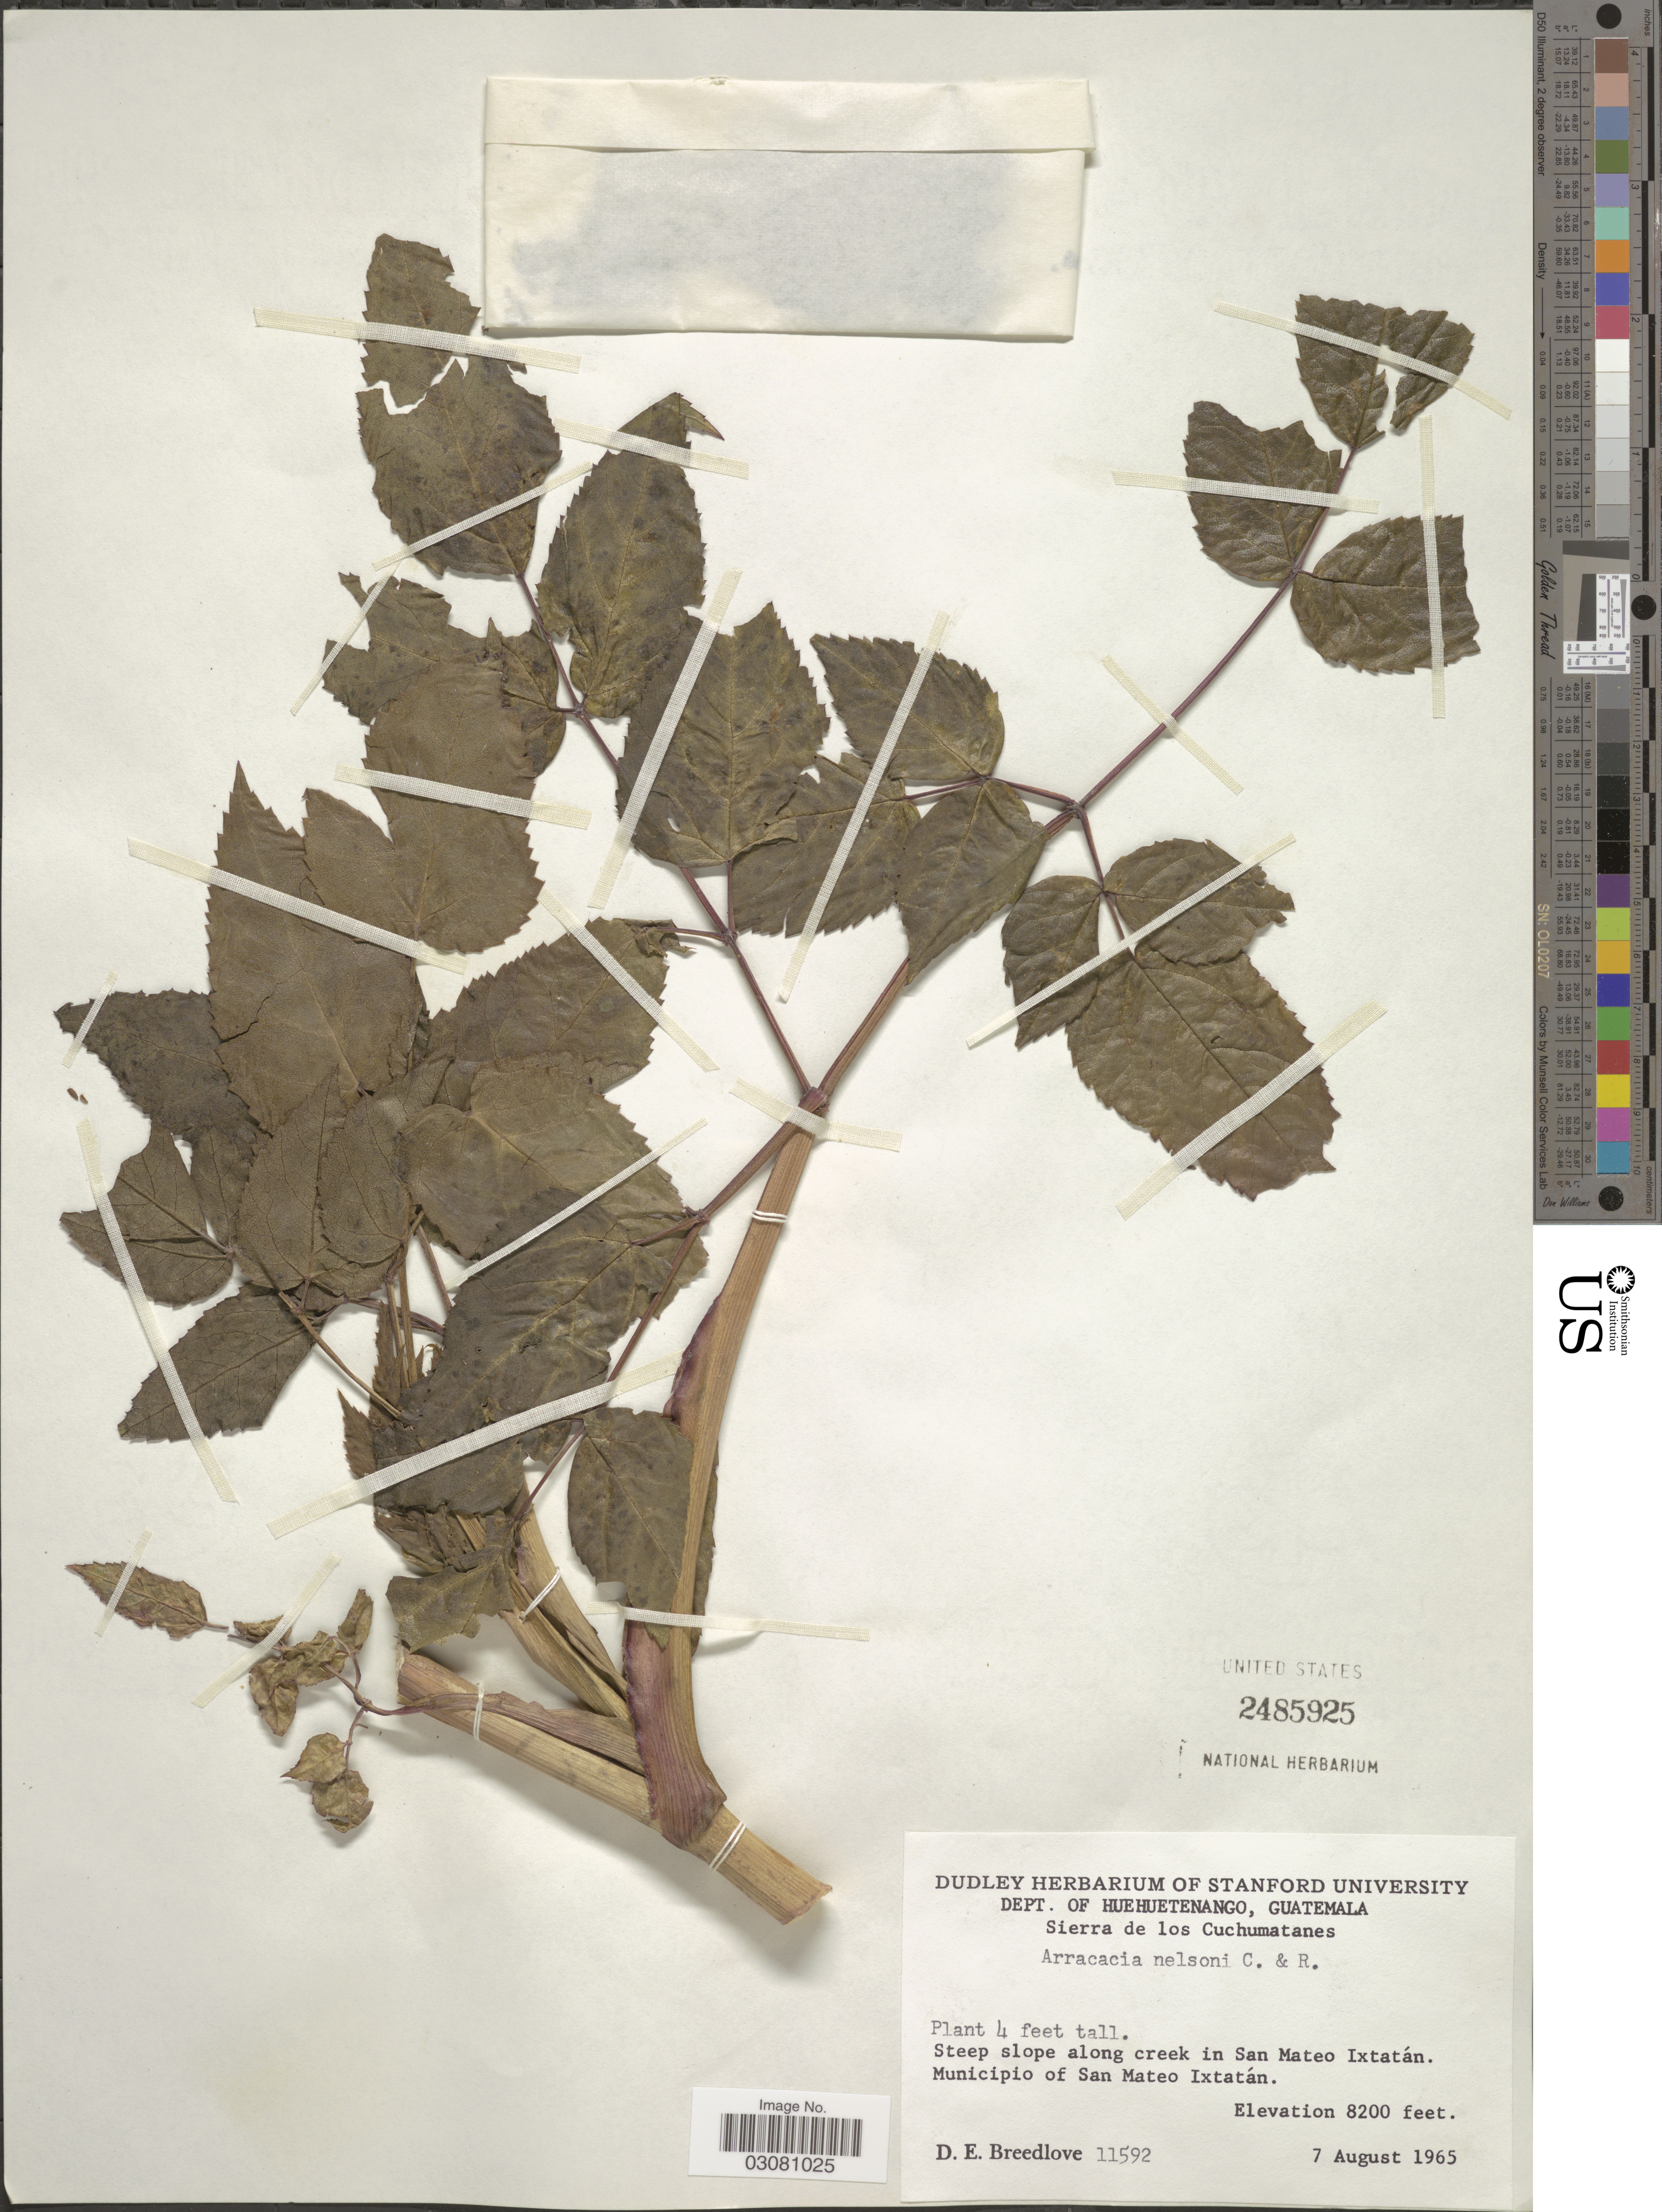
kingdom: Plantae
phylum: Tracheophyta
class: Magnoliopsida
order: Apiales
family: Apiaceae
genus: Arracacia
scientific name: Arracacia nelsoni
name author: J.M. Coult. & Rose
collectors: D. E. Breedlove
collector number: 11592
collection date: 1965-08-07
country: Guatemala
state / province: Huehuetenango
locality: Dept. of Huehuetenango. Sierra de los Cuchumatanes. Steep slope along creek in San Mateo Ixtatán. Municipio of San Mateo Ixtatán.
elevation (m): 2499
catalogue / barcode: US 2485925